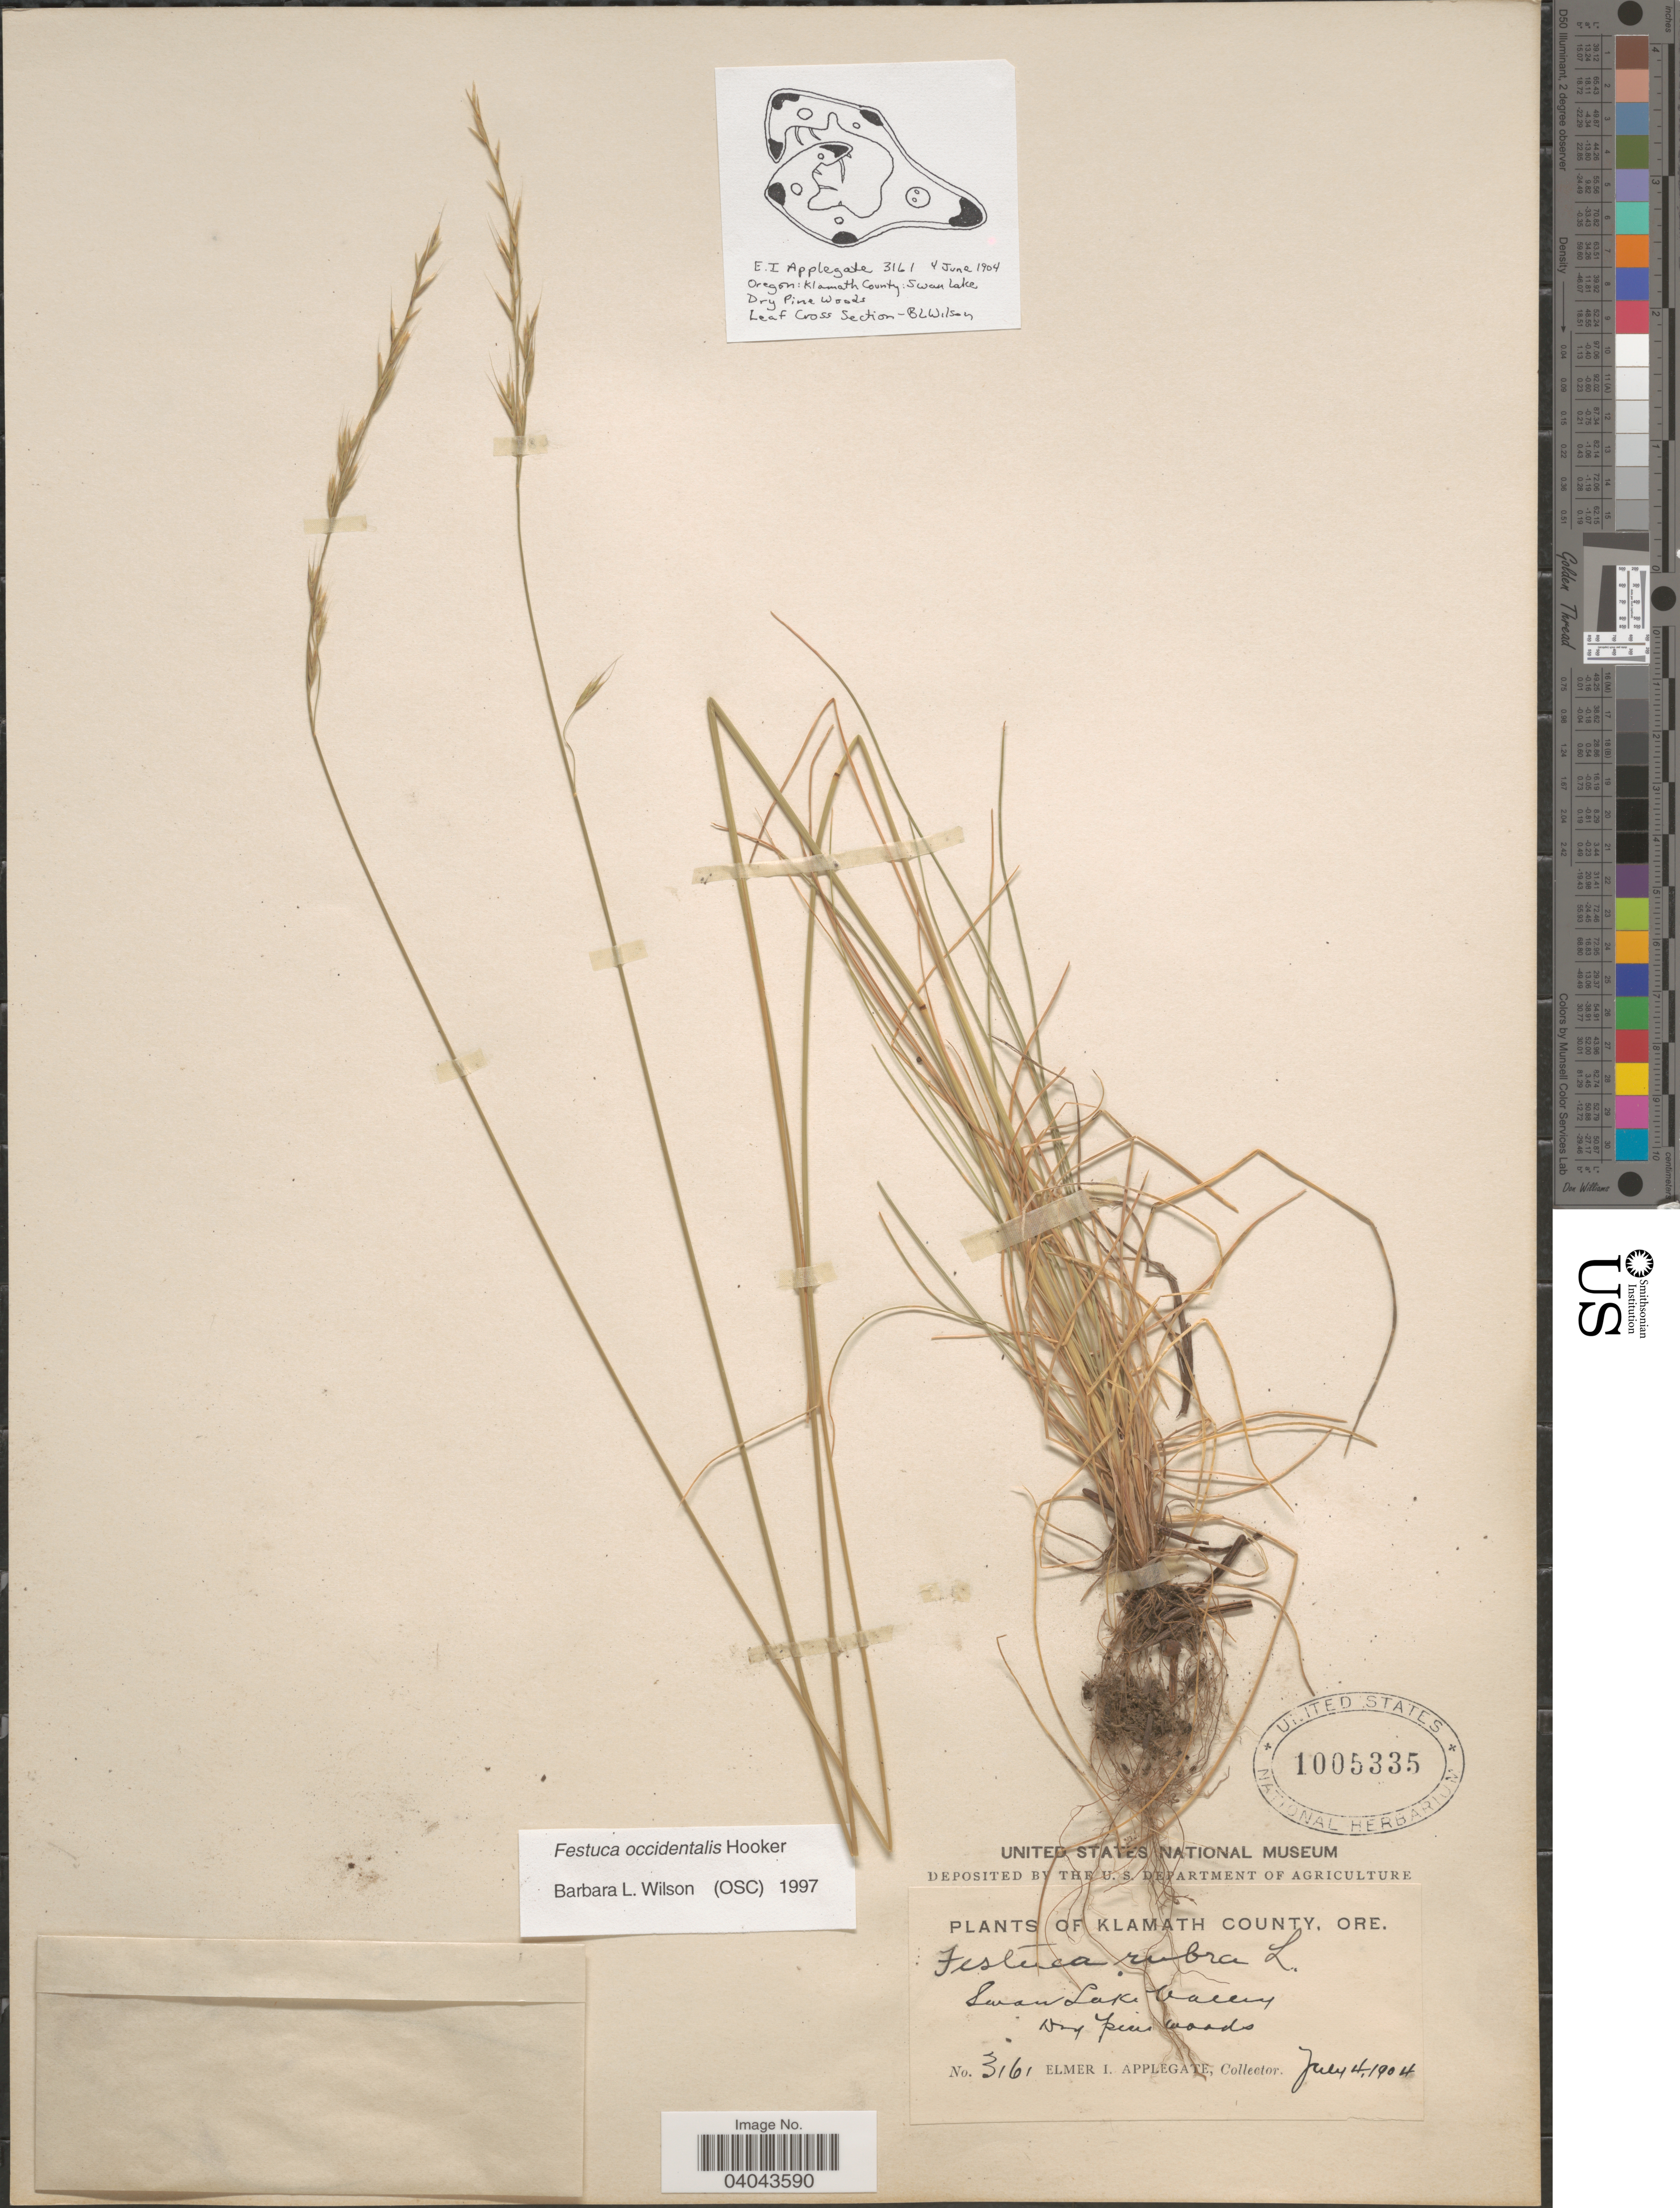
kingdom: Plantae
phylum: Tracheophyta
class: Liliopsida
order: Poales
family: Poaceae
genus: Festuca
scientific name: Festuca occidentalis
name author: Hook.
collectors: E. I. Applegate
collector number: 3161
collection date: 1904-07-04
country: United States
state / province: Oregon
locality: Klamath County. Swan Lake Valley.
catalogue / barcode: US 1005335